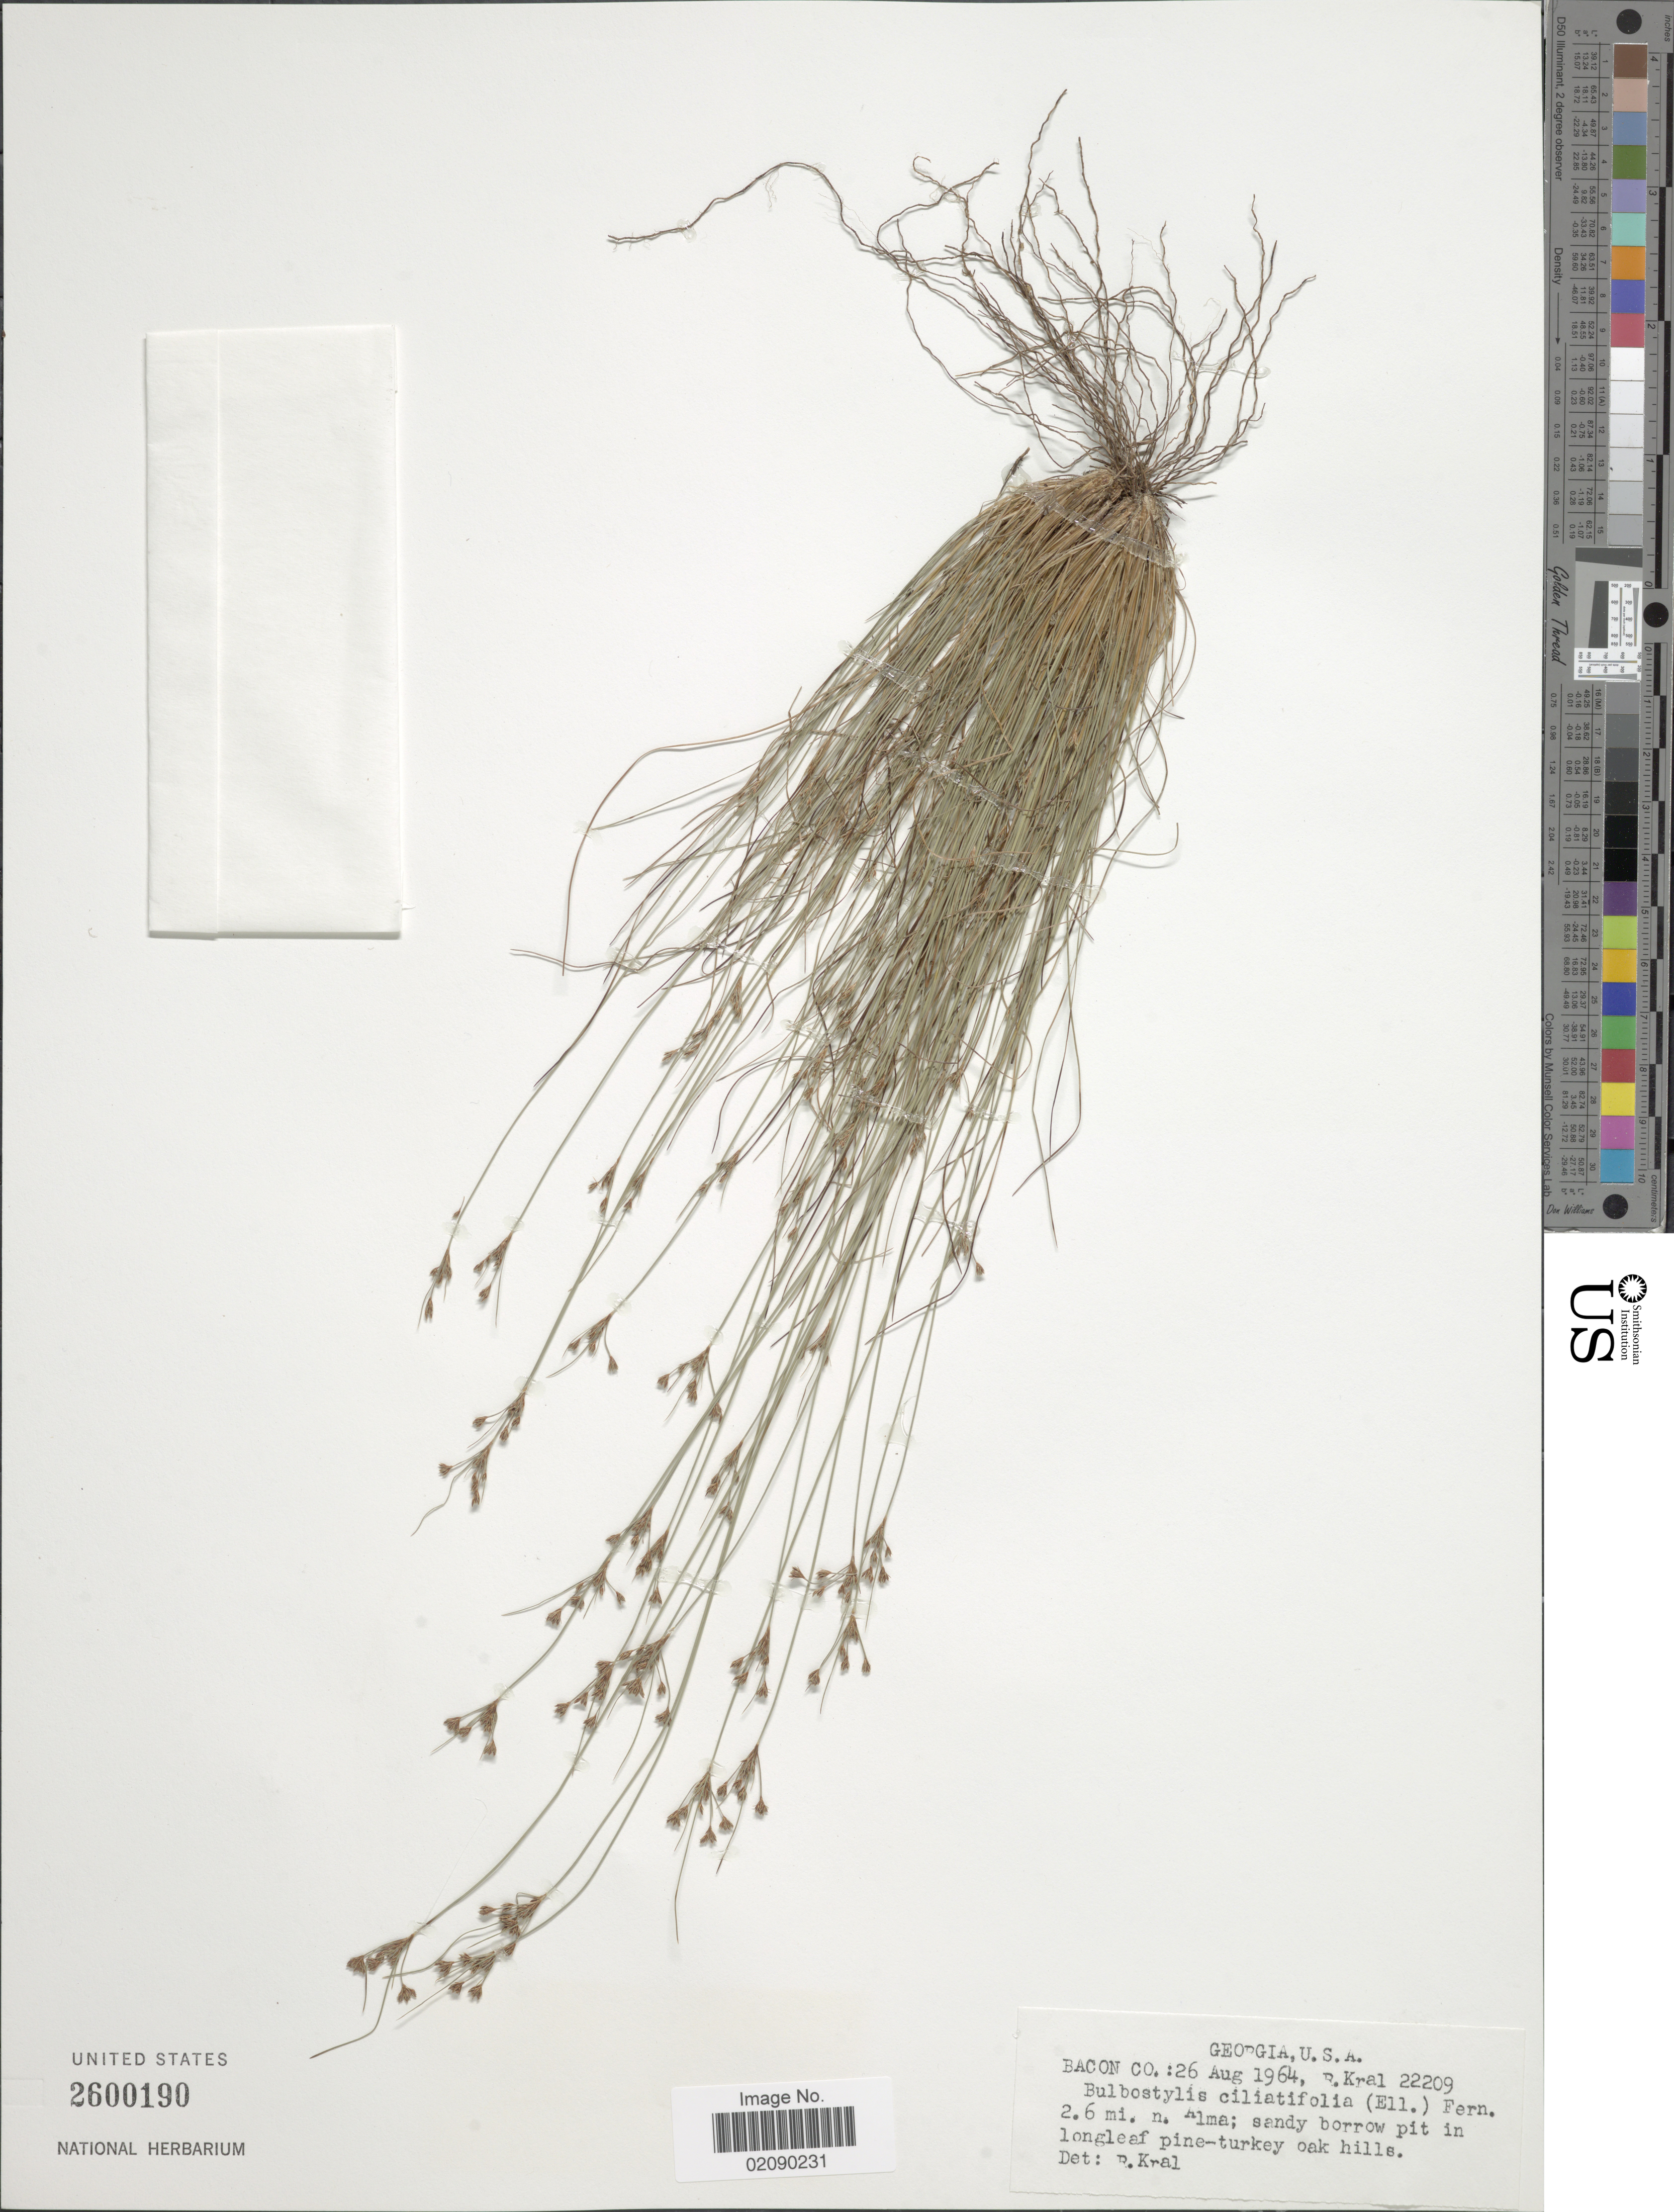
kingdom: Plantae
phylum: Tracheophyta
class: Liliopsida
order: Poales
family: Cyperaceae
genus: Bulbostylis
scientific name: Bulbostylis ciliatifolia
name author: (Elliott) Fernald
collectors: R. Kral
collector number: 22209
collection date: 1964-08-26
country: United States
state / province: Georgia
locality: Bacon Co. 2.6 mi. n. Alma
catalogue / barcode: US 2600190